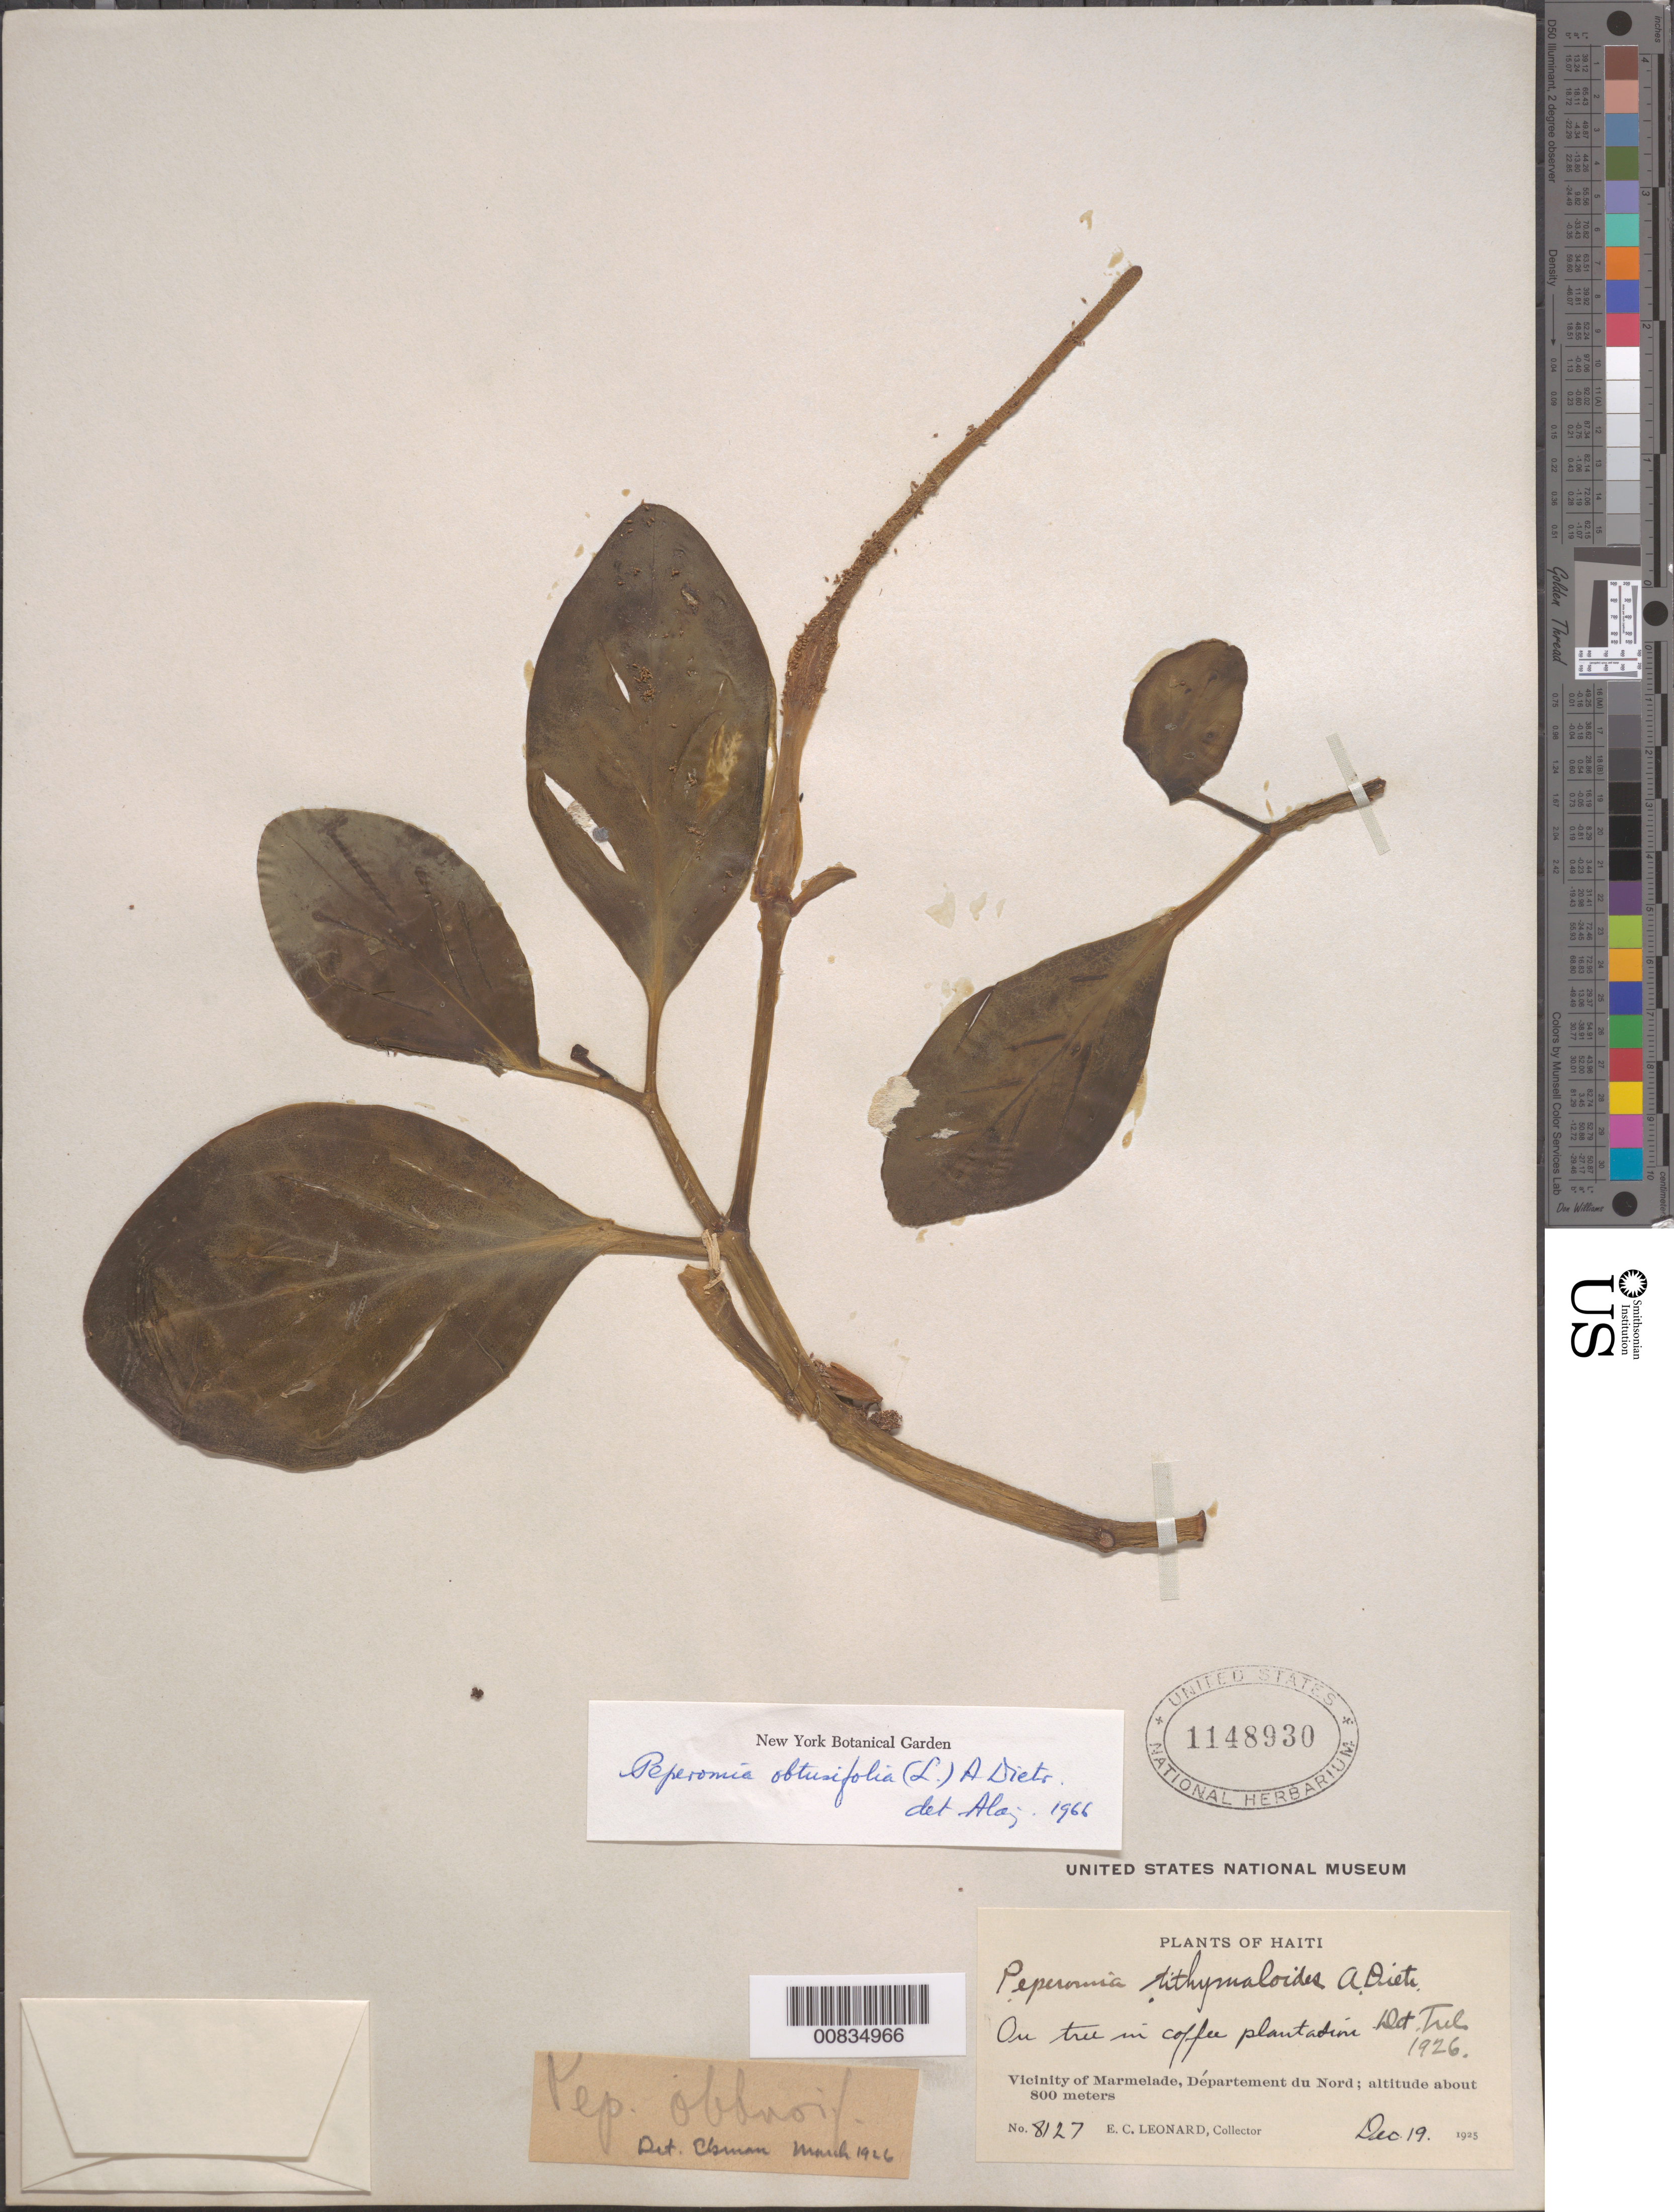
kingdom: Plantae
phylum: Tracheophyta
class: Magnoliopsida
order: Piperales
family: Piperaceae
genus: Peperomia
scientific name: Peperomia obtusifolia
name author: (L.) A. Dietr.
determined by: Liogier, Alain H.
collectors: E. C. Leonard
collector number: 8127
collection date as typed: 19 Dec 1925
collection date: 1925-12-19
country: Haiti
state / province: Nord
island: Hispaniola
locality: Vicinity of Marmelade.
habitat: On tree in coffee plantation.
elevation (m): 800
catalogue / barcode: US 1148930